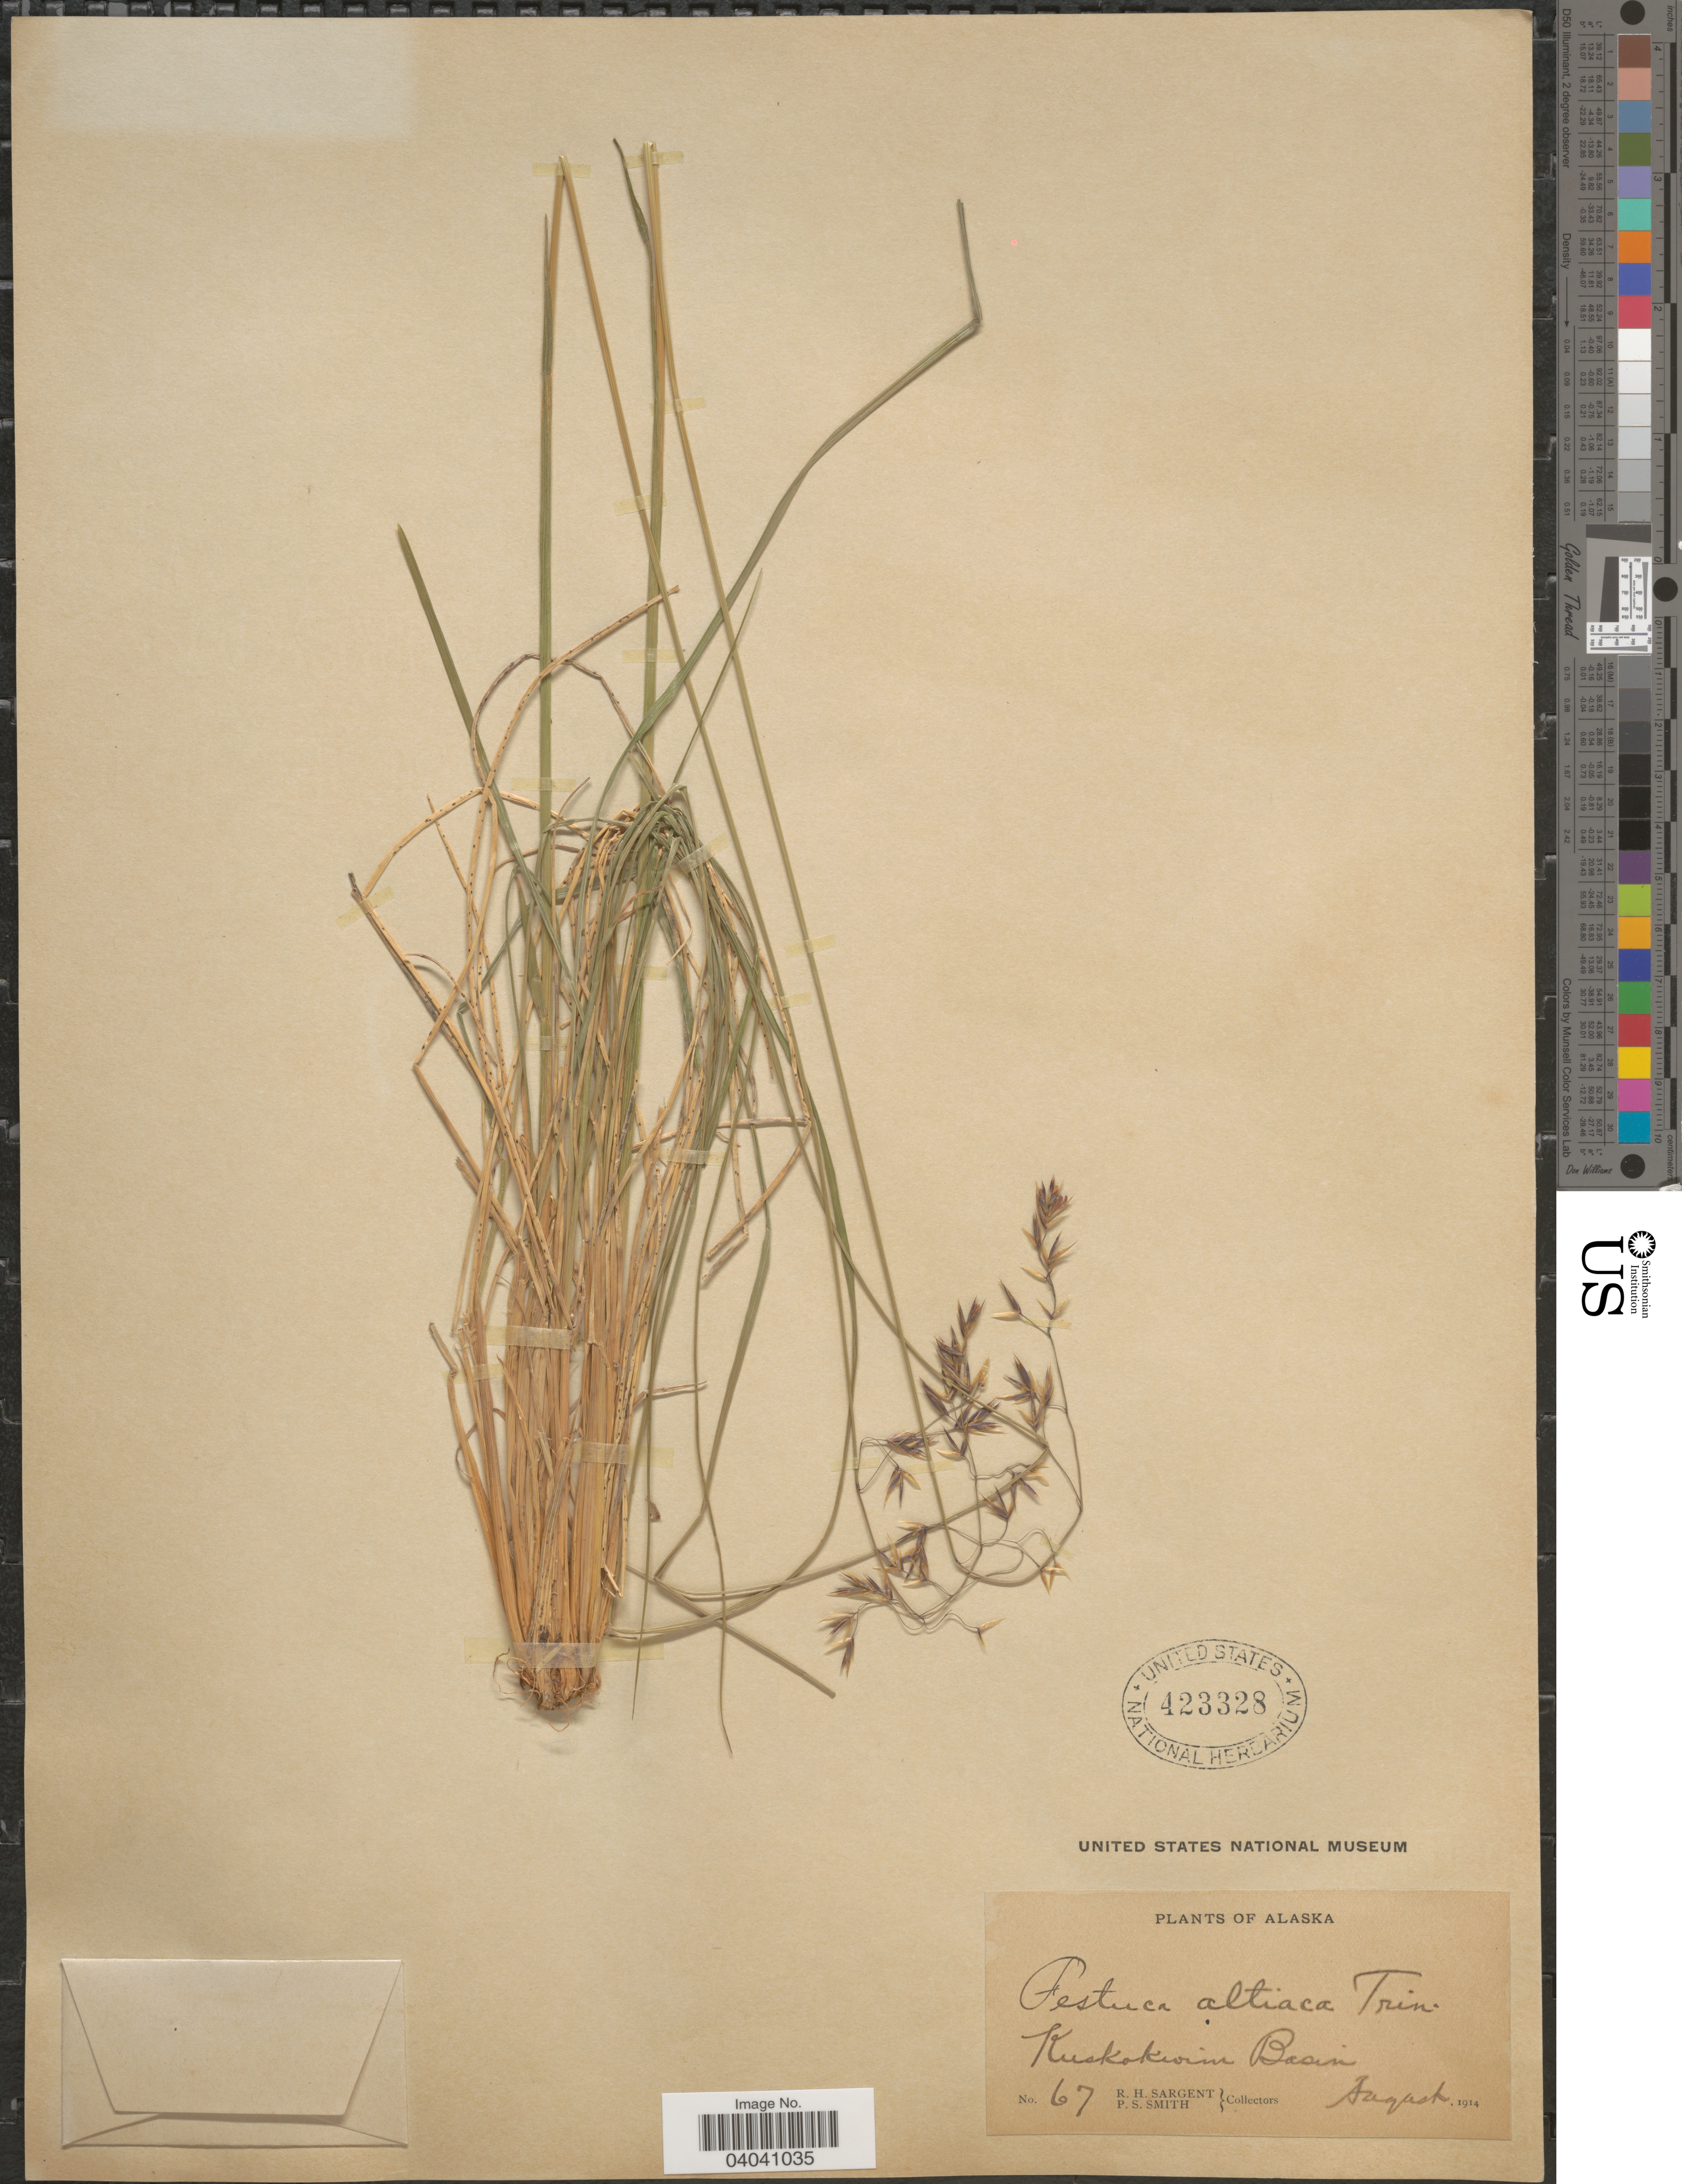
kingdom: Plantae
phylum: Tracheophyta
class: Liliopsida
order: Poales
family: Poaceae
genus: Festuca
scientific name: Festuca altaica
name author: Trin.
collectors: R. Sargent & P. Smith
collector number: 67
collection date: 1914-08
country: United States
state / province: Alaska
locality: Kuskokwim Basin.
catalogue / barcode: US 423328